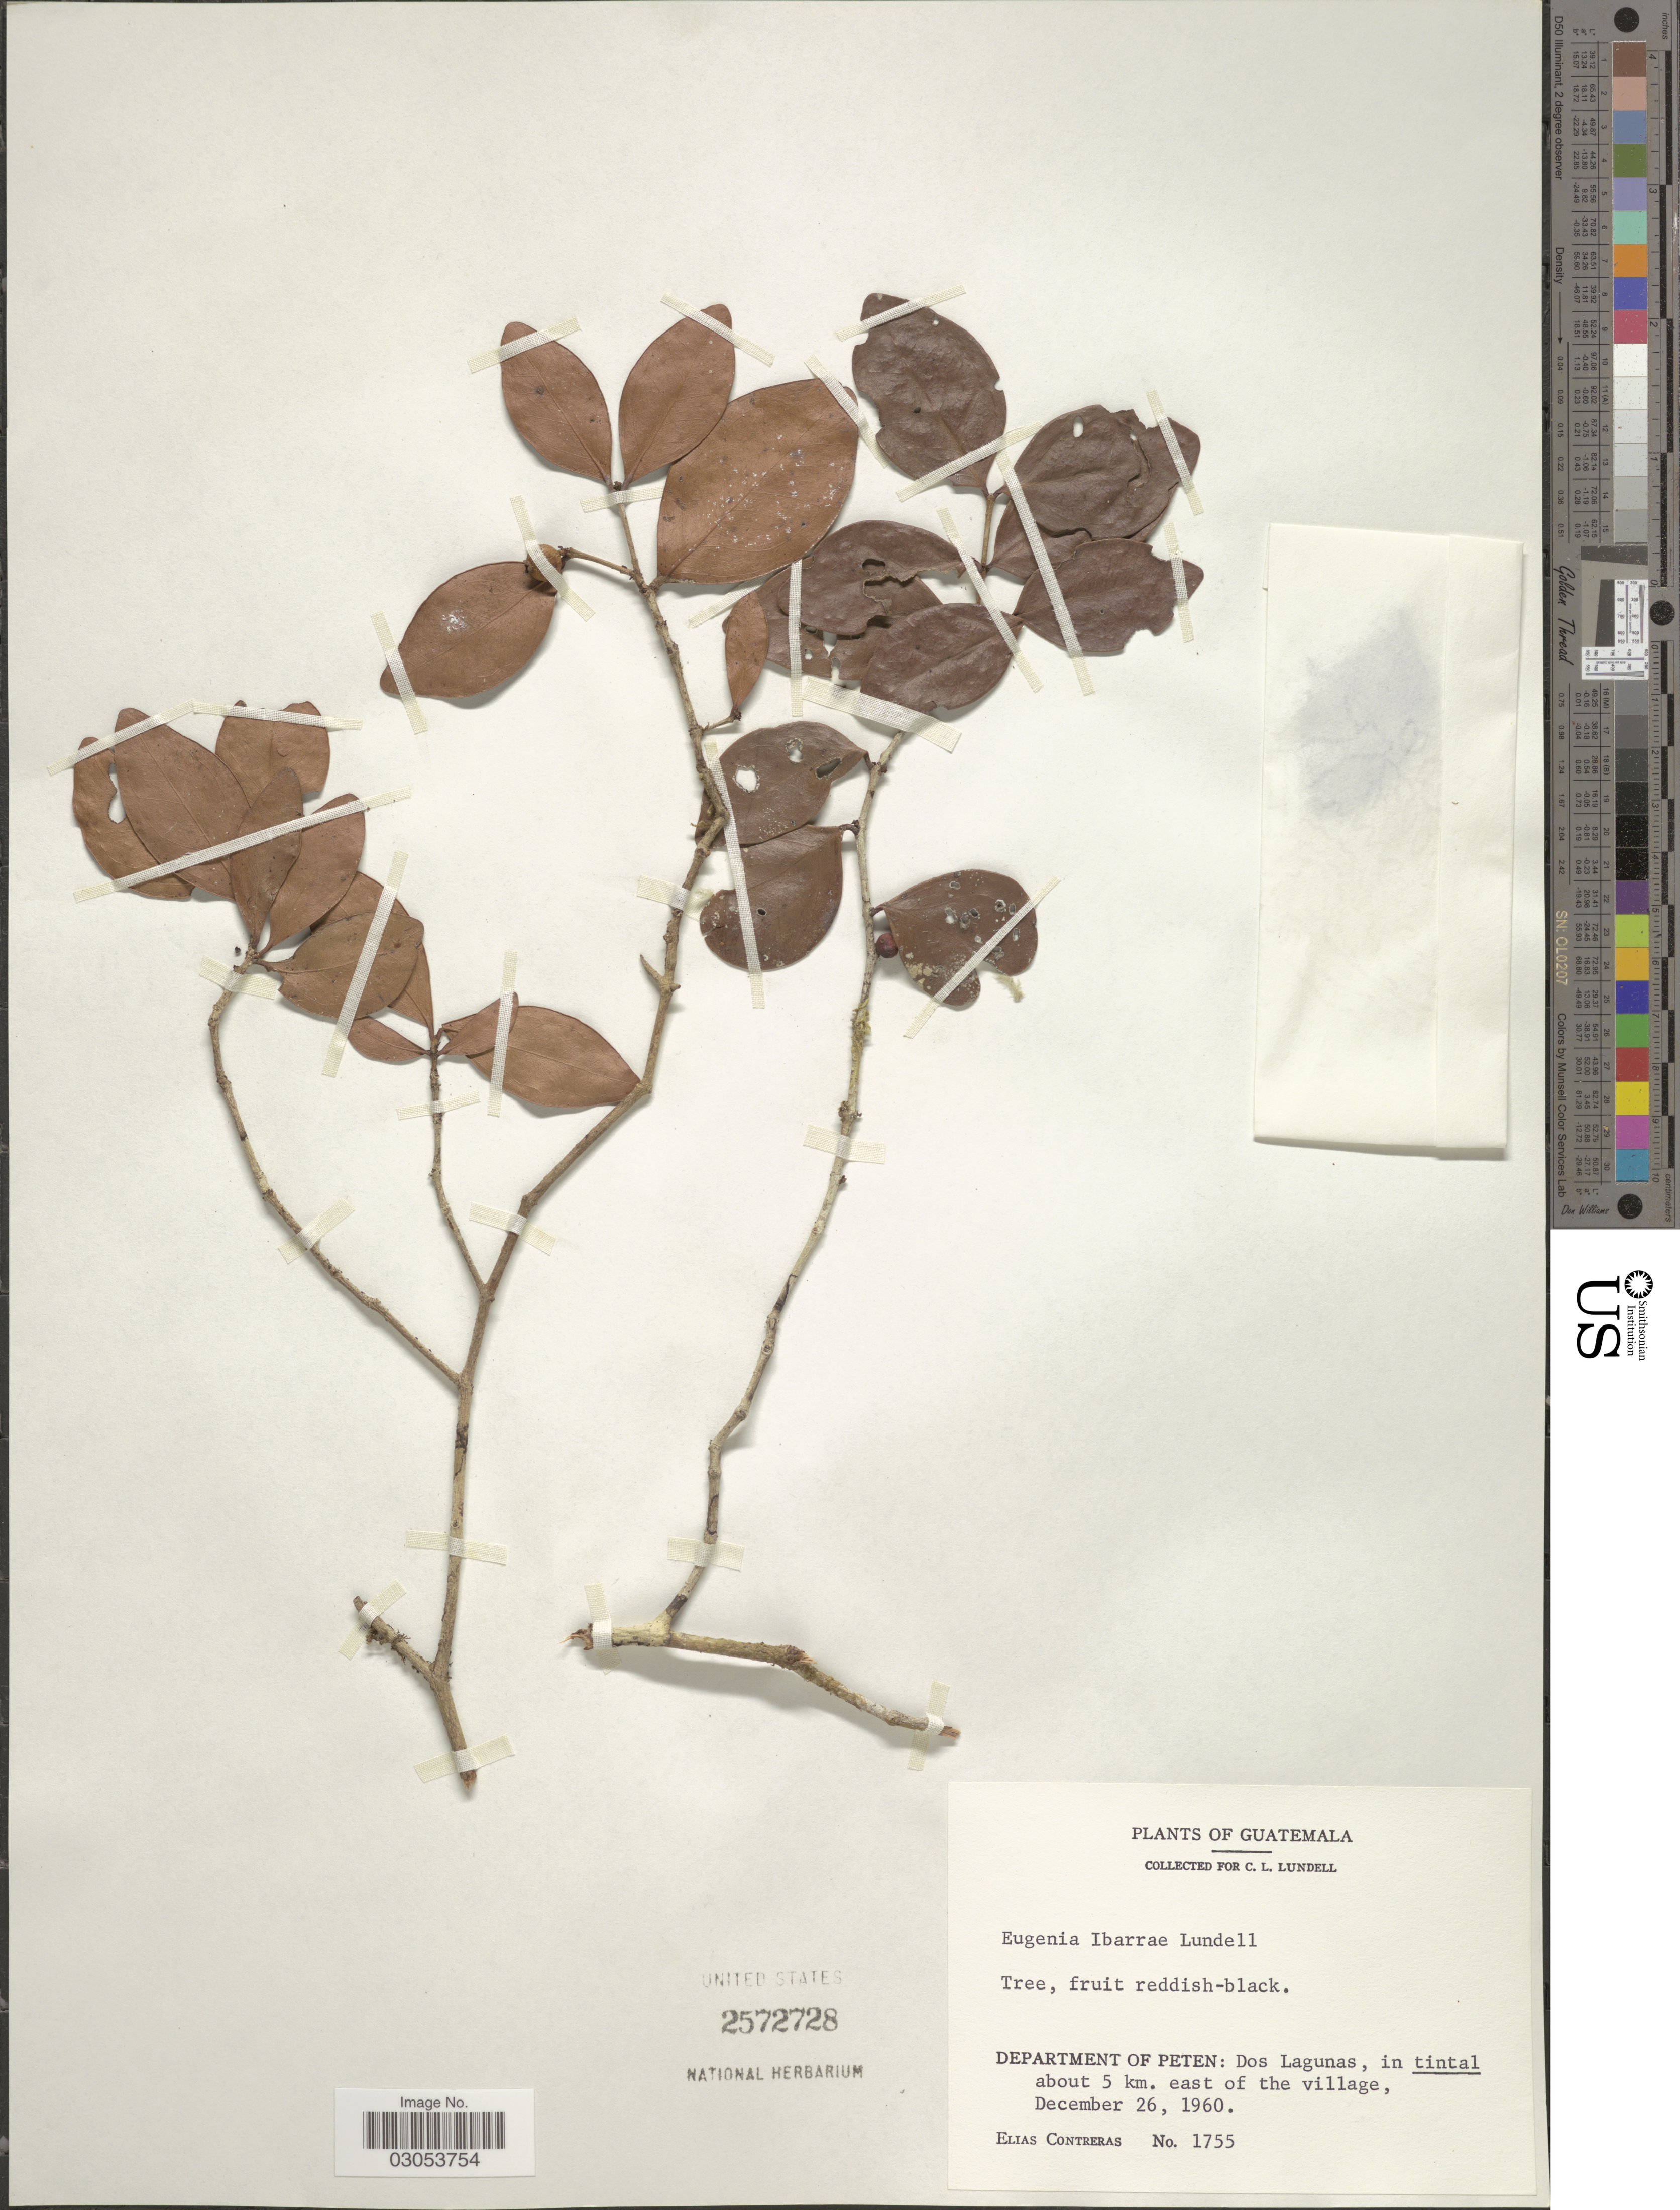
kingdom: Plantae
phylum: Tracheophyta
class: Magnoliopsida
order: Myrtales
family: Myrtaceae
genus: Eugenia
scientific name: Eugenia ibarrae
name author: Lundell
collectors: E. Contreras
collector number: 1755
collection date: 1960-12-26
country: Guatemala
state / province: El Petén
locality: Department of Peten: Dos Lagunas, in tintal about 5 km. east of the village.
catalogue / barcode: US 2572728